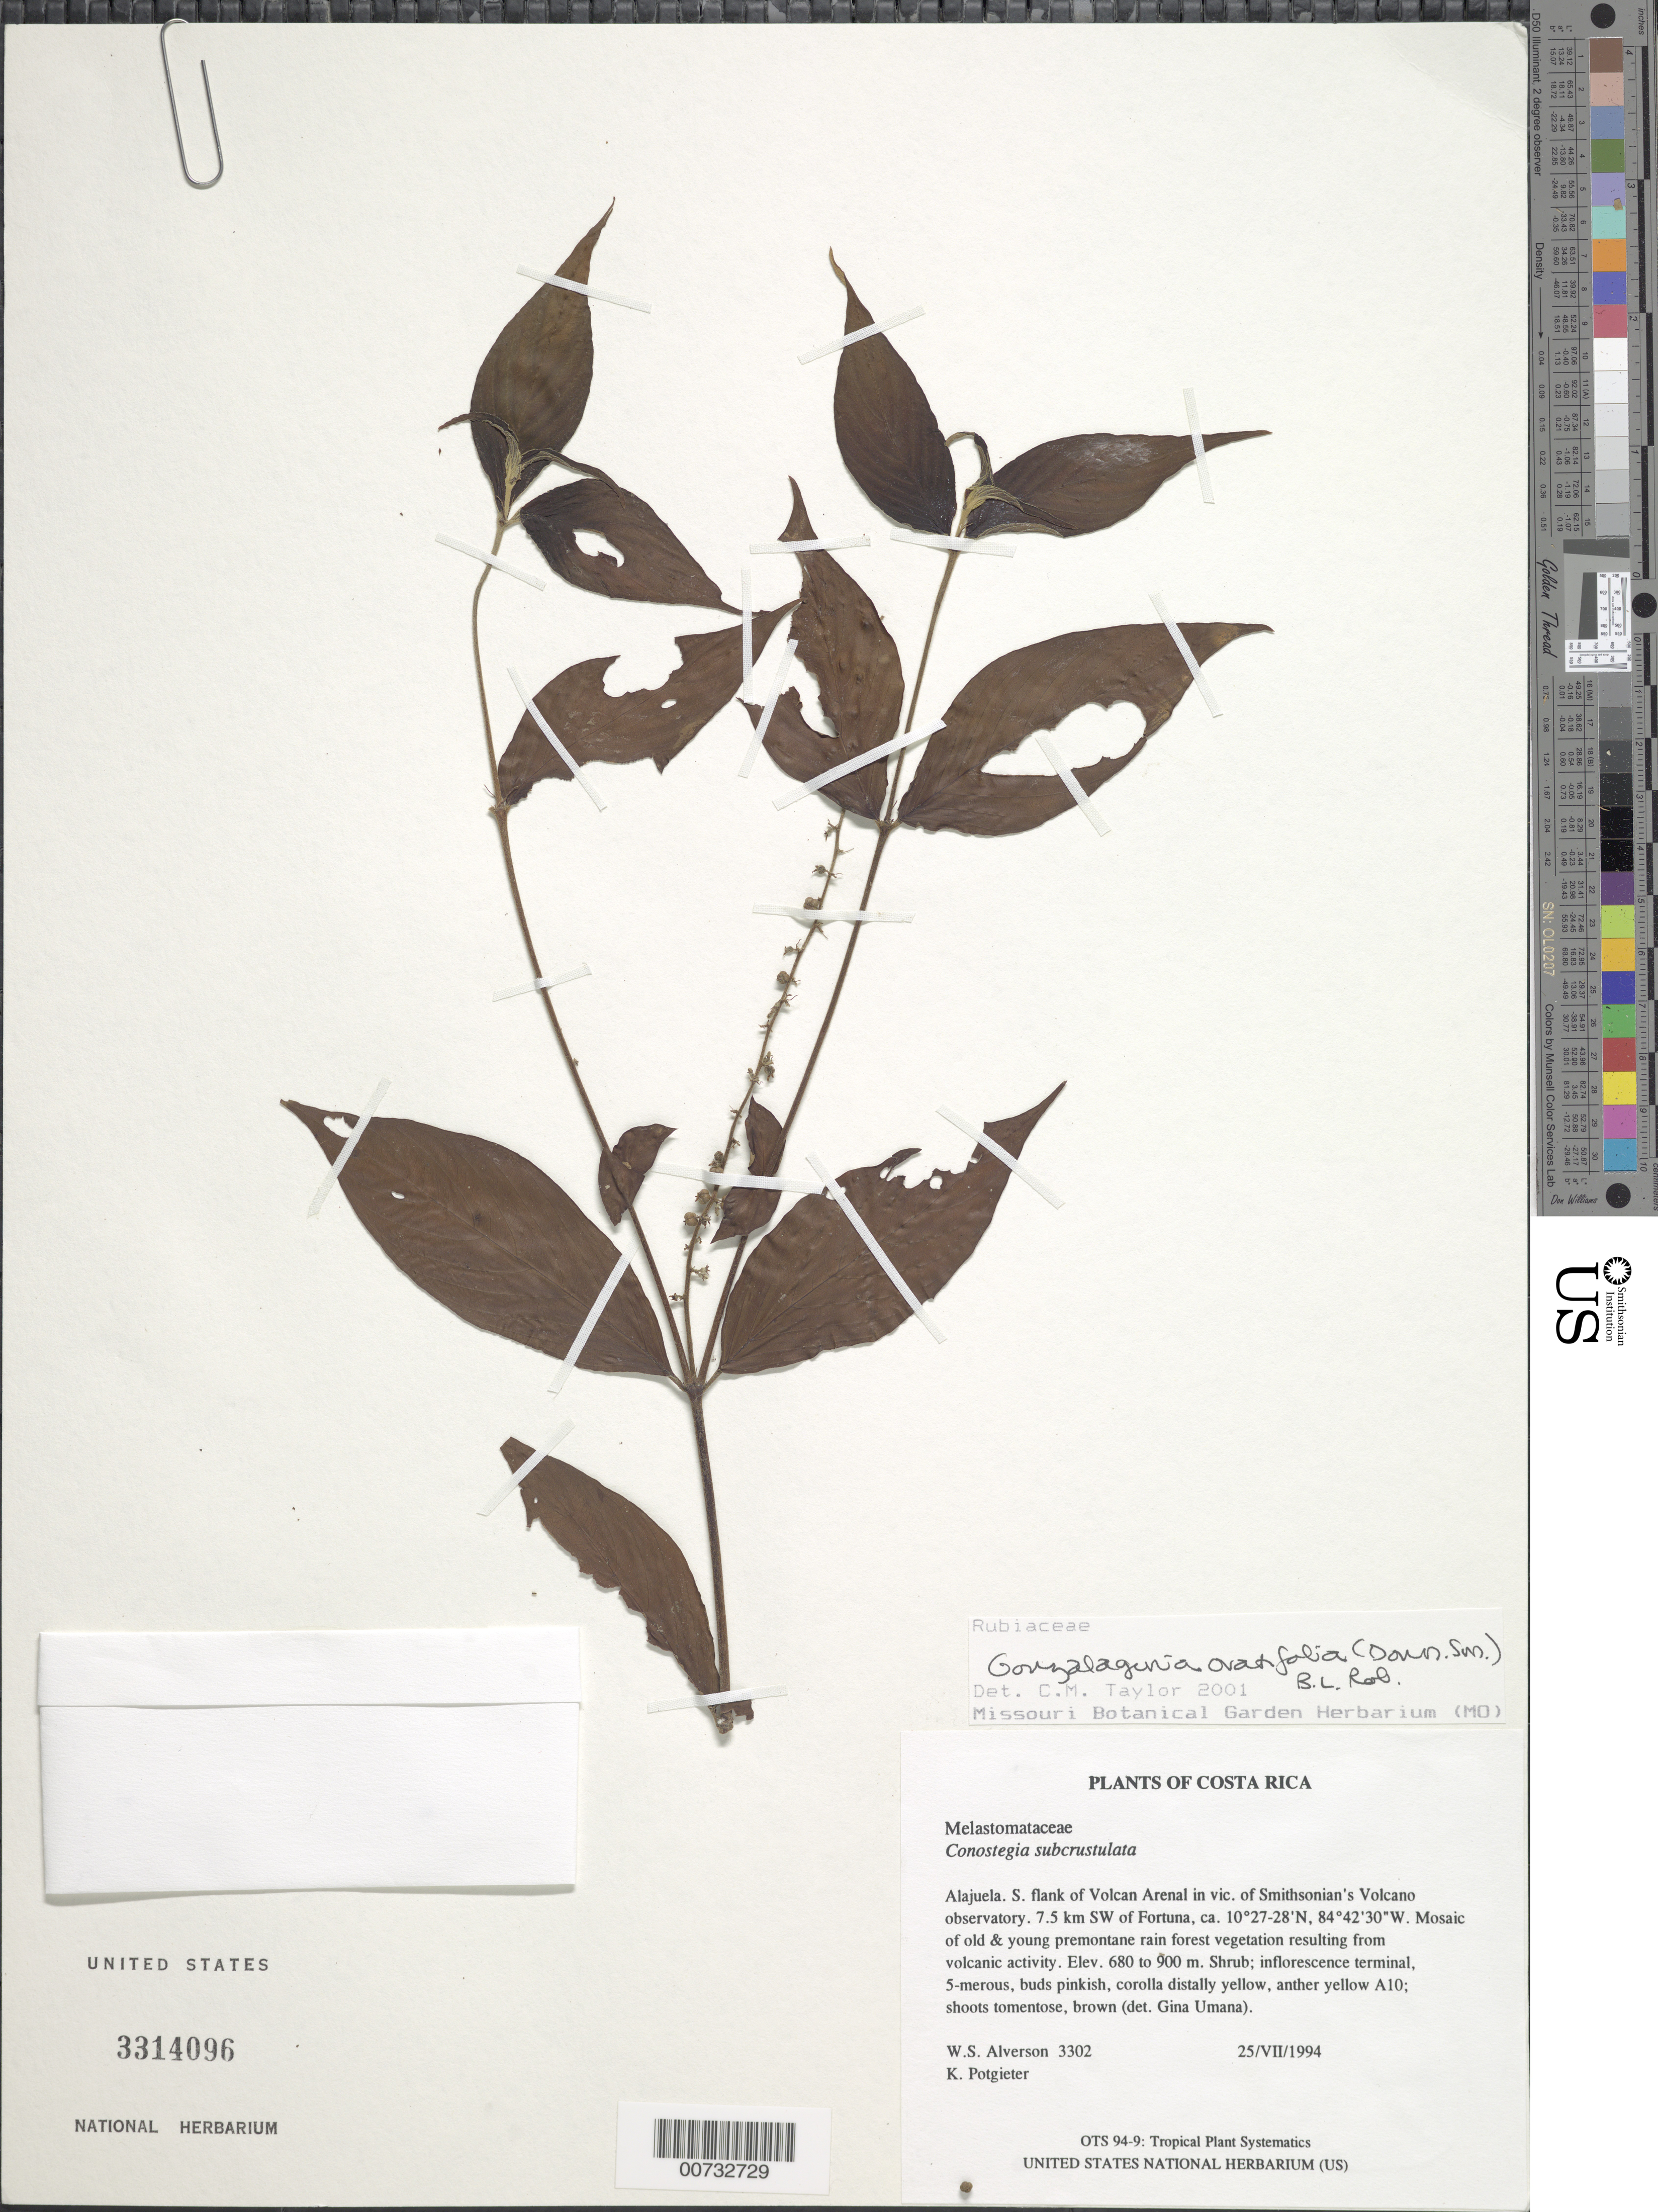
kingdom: Plantae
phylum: Tracheophyta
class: Magnoliopsida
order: Gentianales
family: Rubiaceae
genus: Gonzalagunia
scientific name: Gonzalagunia ovatifolia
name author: (Donn. Sm.) B.L. Rob.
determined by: Taylor, Charlotte M.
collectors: W. S. Alverson & K. Potgieter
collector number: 3302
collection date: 1994-07-25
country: Costa Rica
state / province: Alajuela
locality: S. flank of Volcan Arenal in vic. of Smithsonian's Volcano observatory. 7.5 km S. of Fortuna.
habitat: Mosaic of old & young premontane rain forest vegetation resulting from volcanic activity.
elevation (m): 680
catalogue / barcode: US 3314096